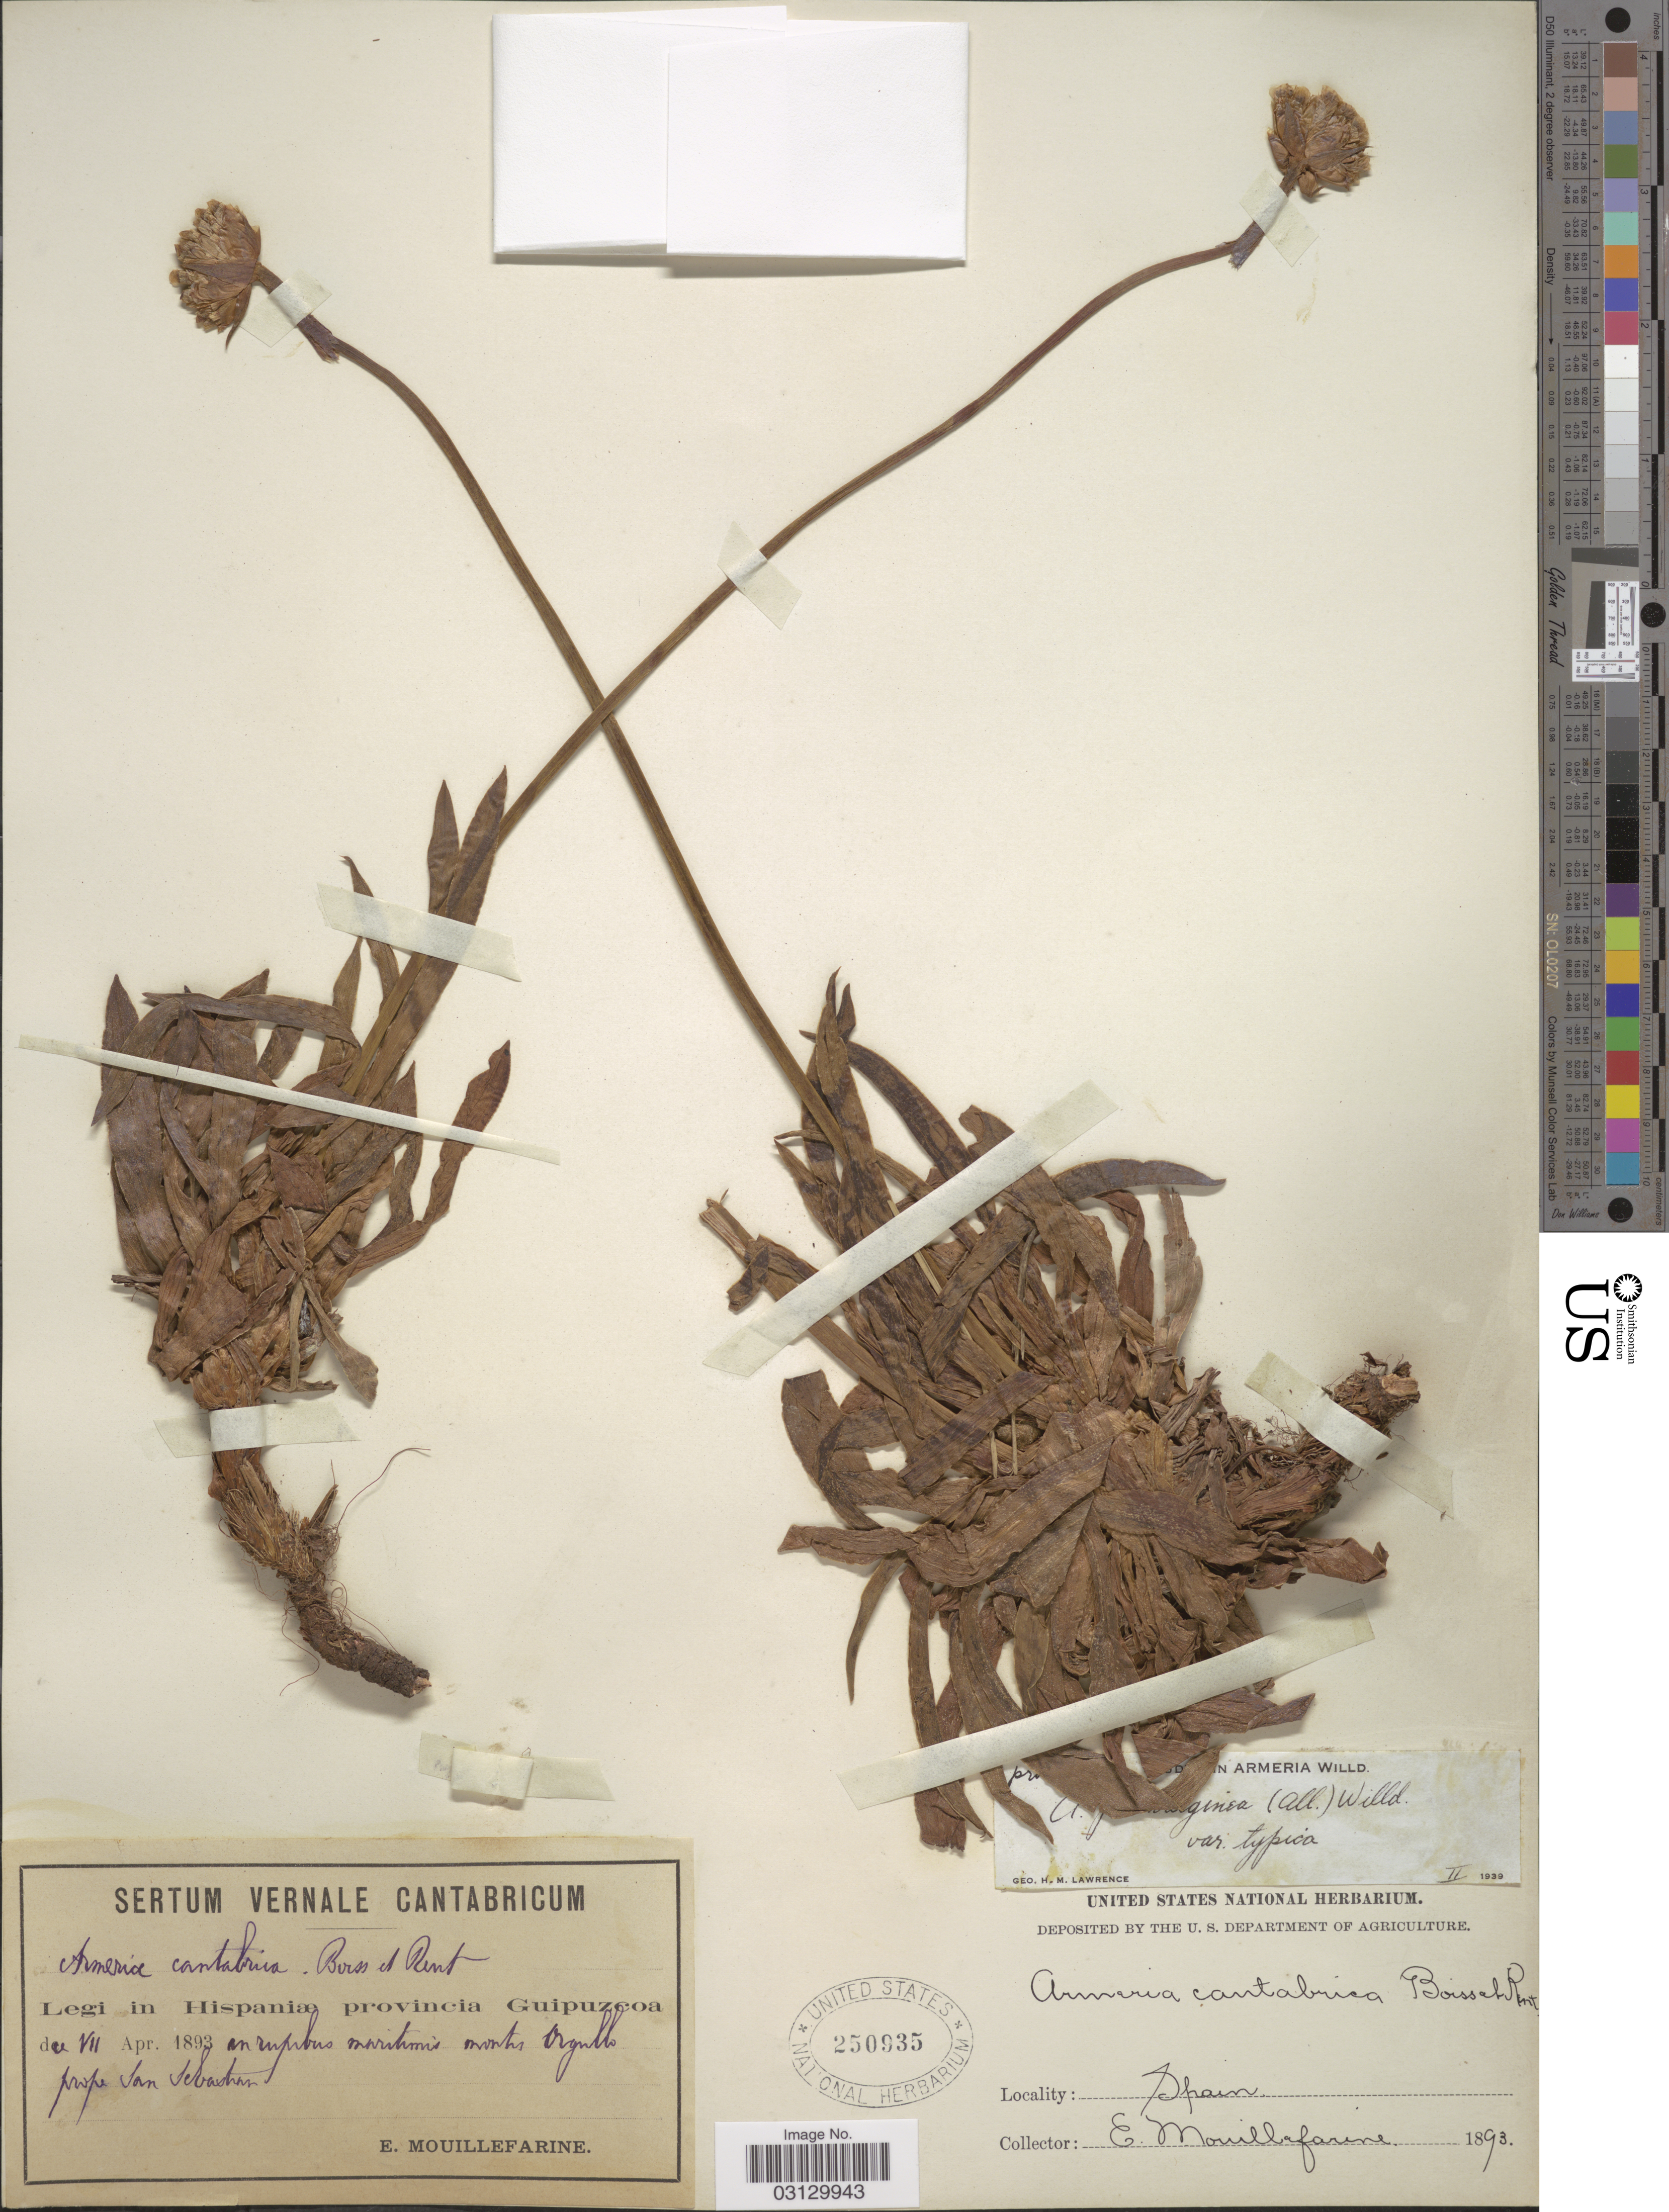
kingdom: Plantae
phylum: Tracheophyta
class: Magnoliopsida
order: Caryophyllales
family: Plumbaginaceae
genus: Armeria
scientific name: Armeria arenaria subsp. arenaria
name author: (Pers.) F. Dietr.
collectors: E. Mouillefarine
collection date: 1893-04-07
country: Spain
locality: Provincia Guipuzcoa, in rupibus maritimis montis Orgullo prope San Sebastian. [Guipuzcoa province, in the rocky coastline of Monte Orgullo near San Sebastian.]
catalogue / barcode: US 250935